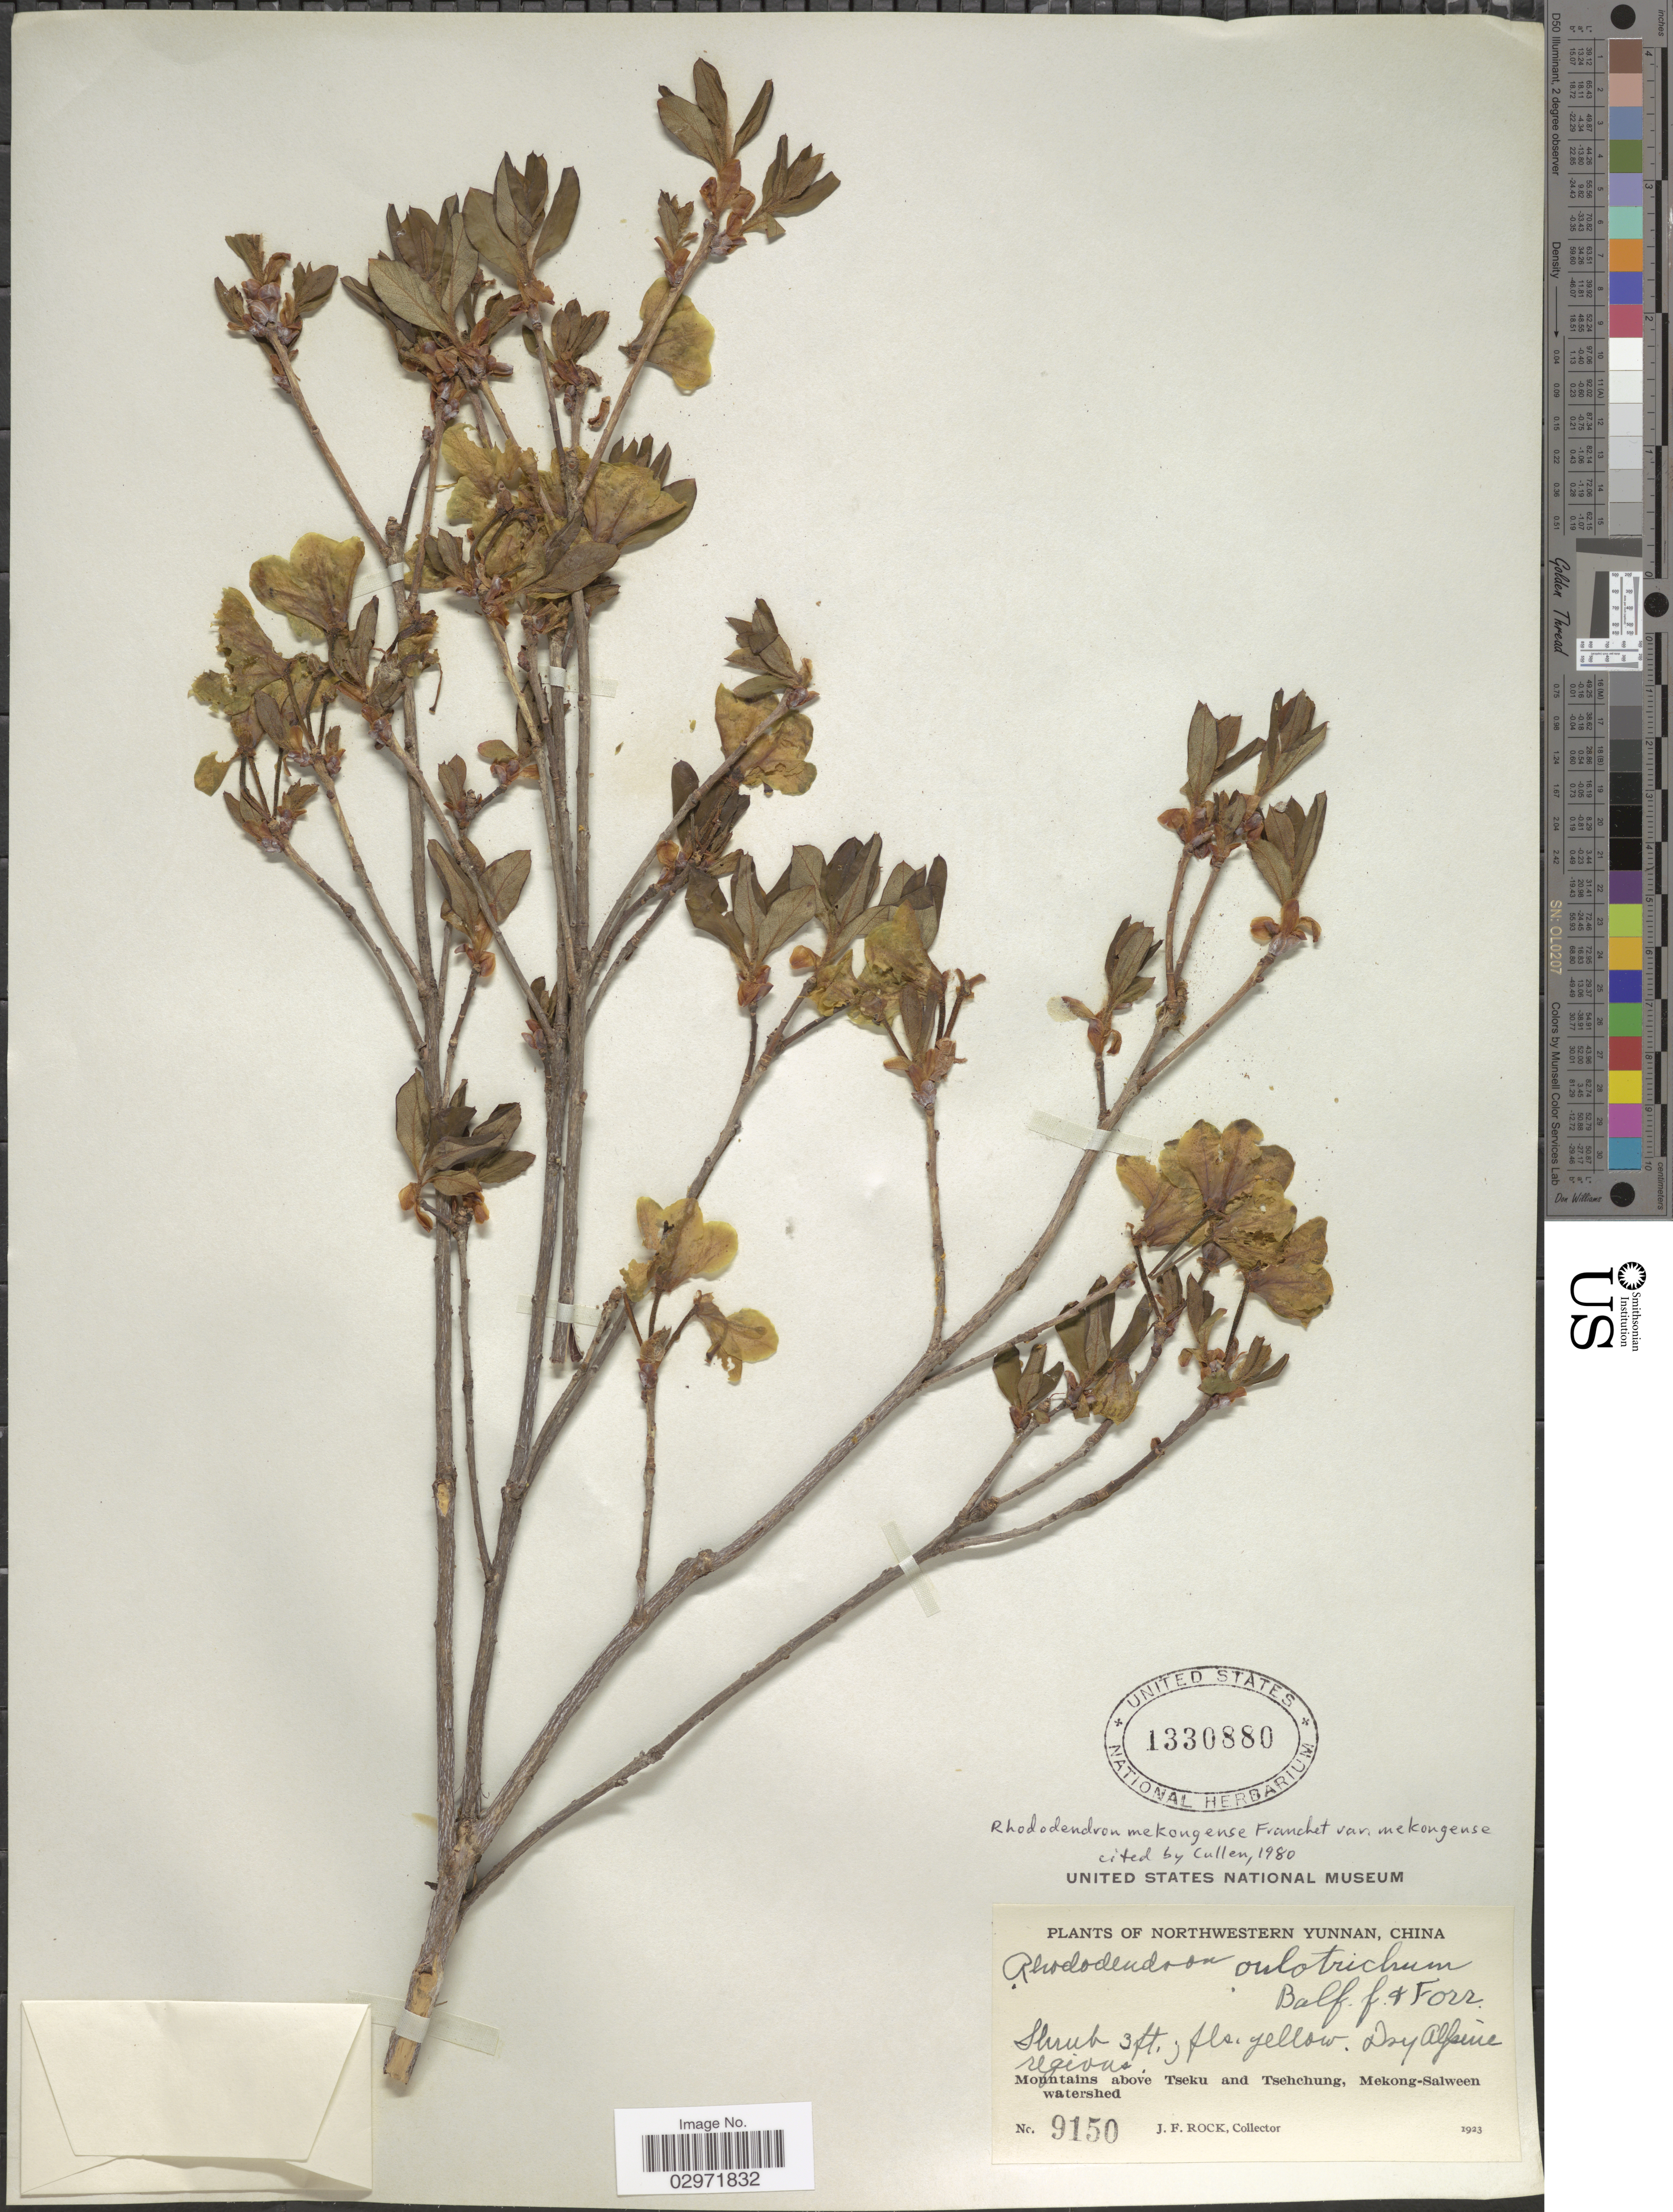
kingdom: Plantae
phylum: Tracheophyta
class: Magnoliopsida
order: Ericales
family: Ericaceae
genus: Rhododendron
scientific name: Rhododendron mekongense var. mekongense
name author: Franch.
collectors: J. Rock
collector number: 9150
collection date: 1923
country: China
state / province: Yunnan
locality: Northwestern Yunnan, Mountains above Tseku and Tsehchung, Mekong-Salween watershed.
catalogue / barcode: US 1330880